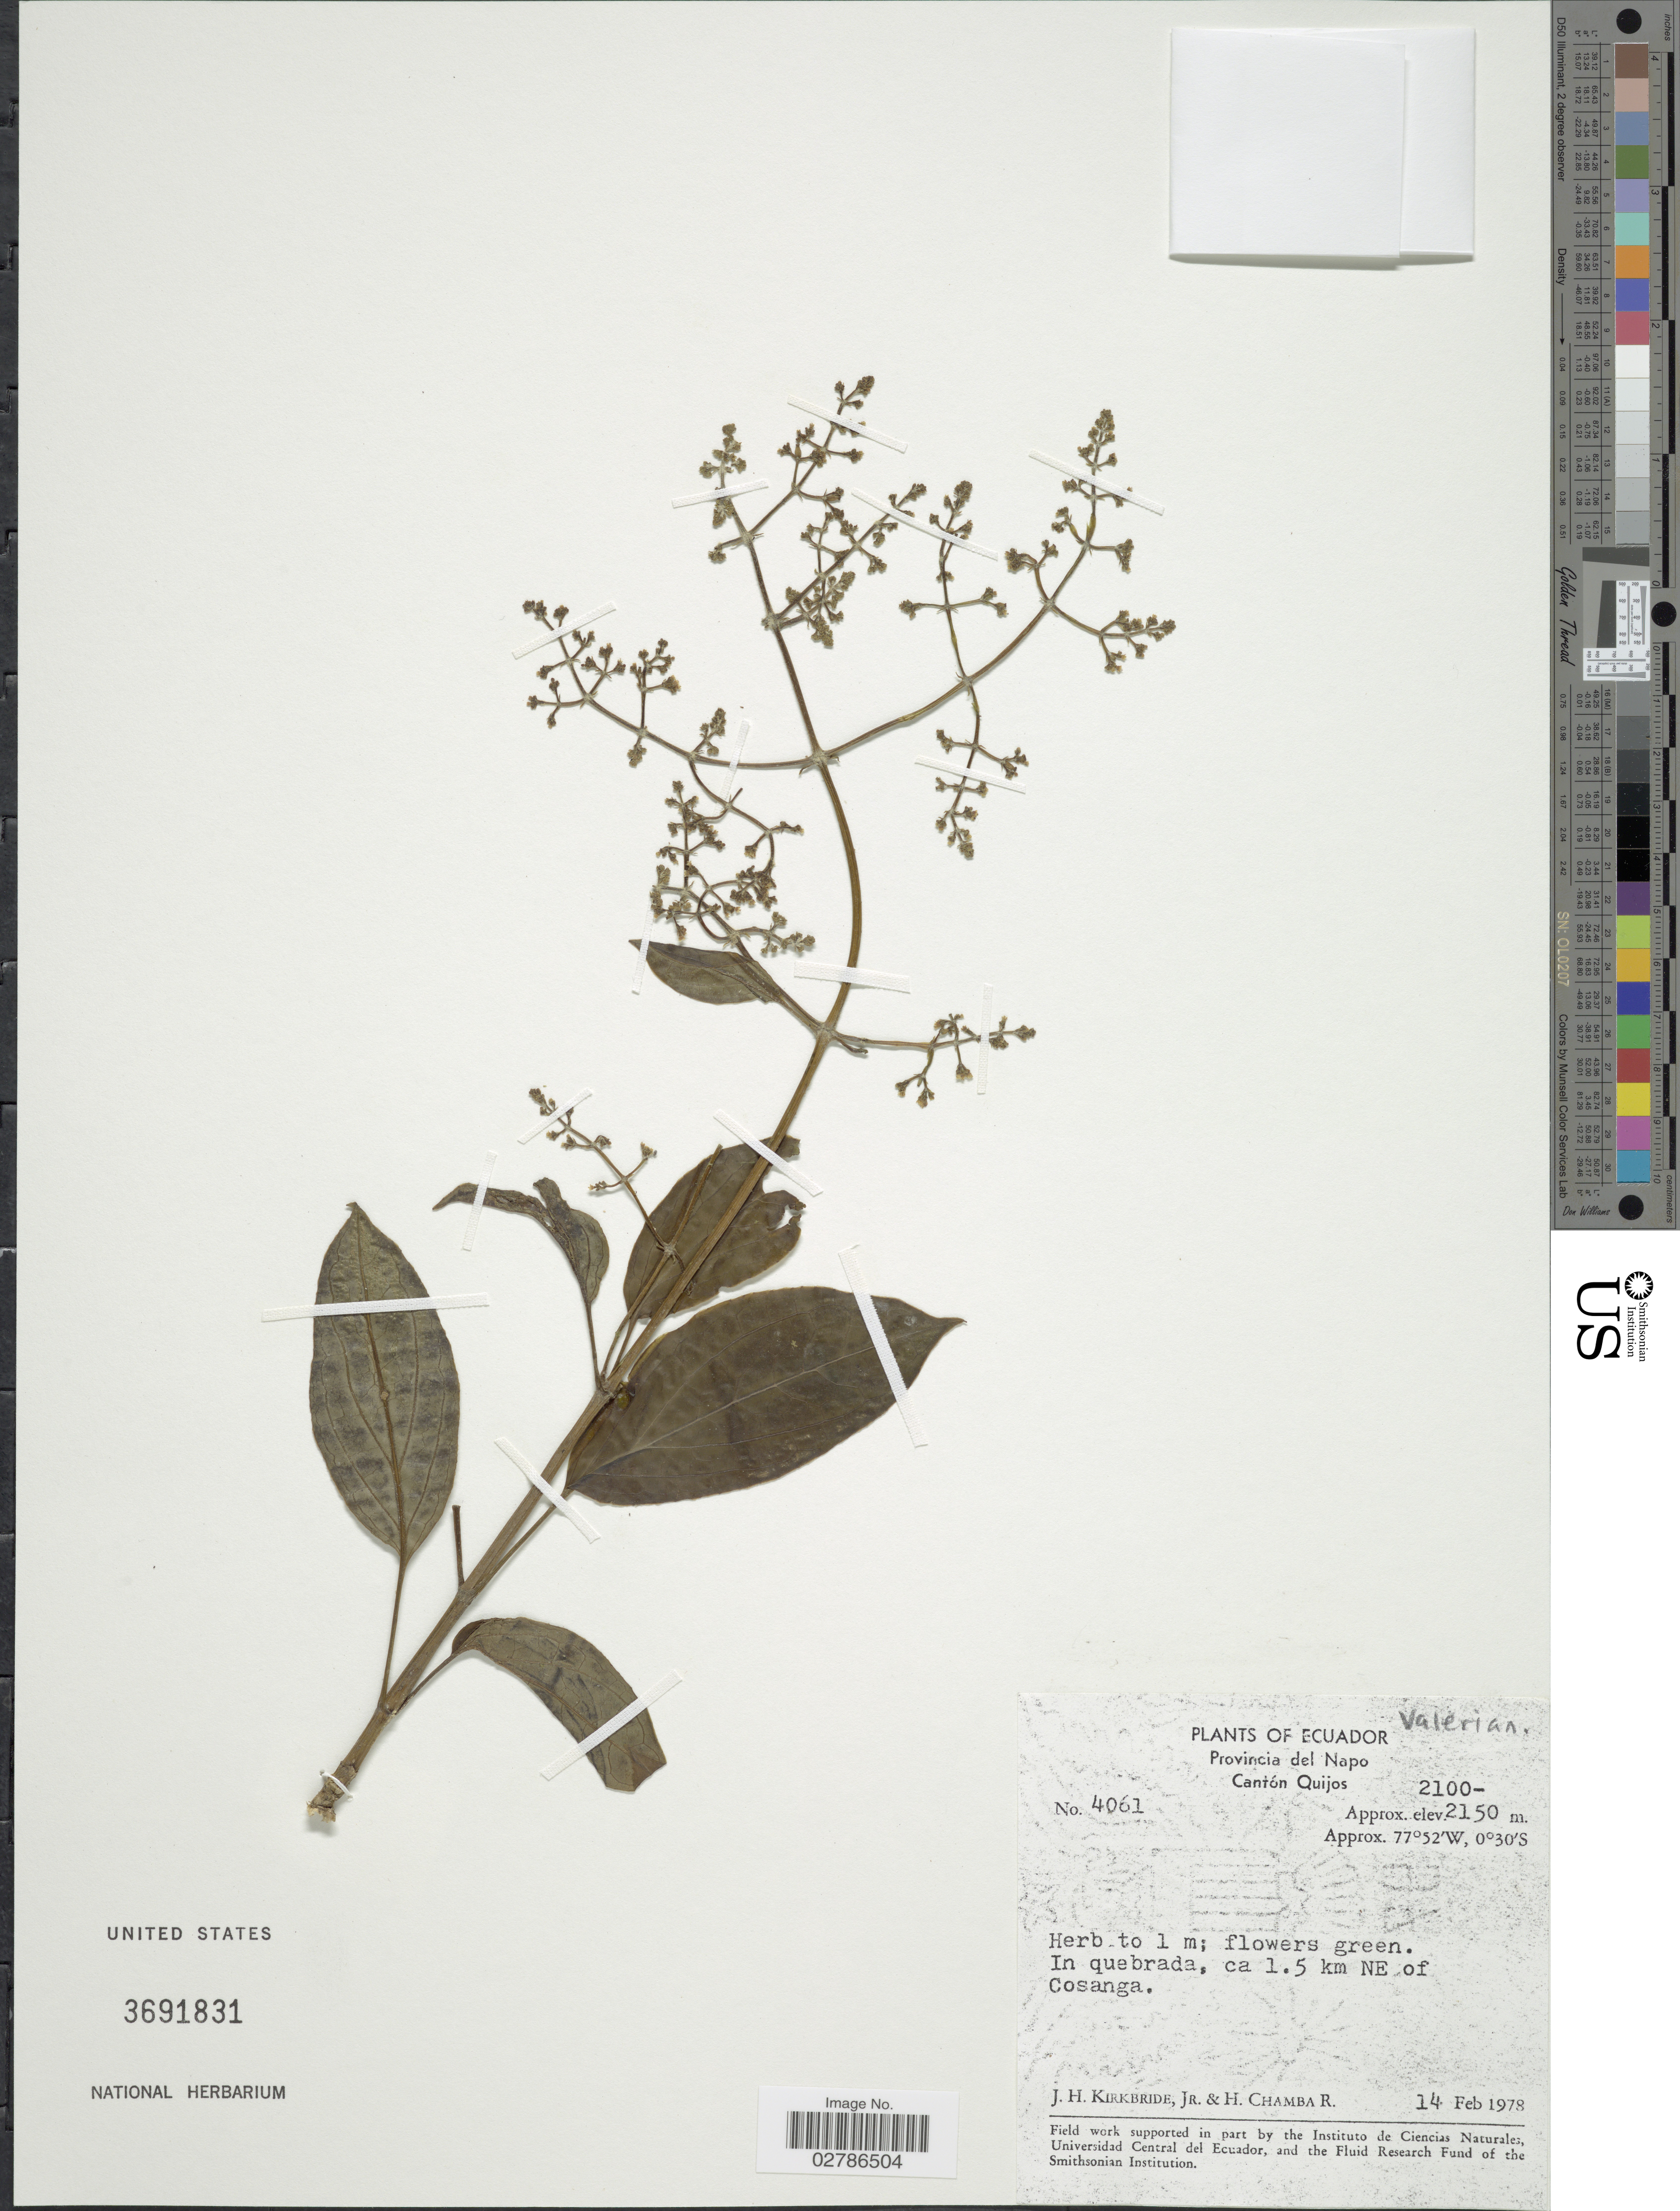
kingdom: Plantae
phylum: Tracheophyta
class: Magnoliopsida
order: Lamiales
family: Lamiaceae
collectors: J. H. Kirkbride & H. Chamba R.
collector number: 4061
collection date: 1978-02-14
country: Ecuador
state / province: Napo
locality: Cantón Quijos, In quebrada, ca. 1.5 km NE of Cosanga.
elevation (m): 2100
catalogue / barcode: US 3691831